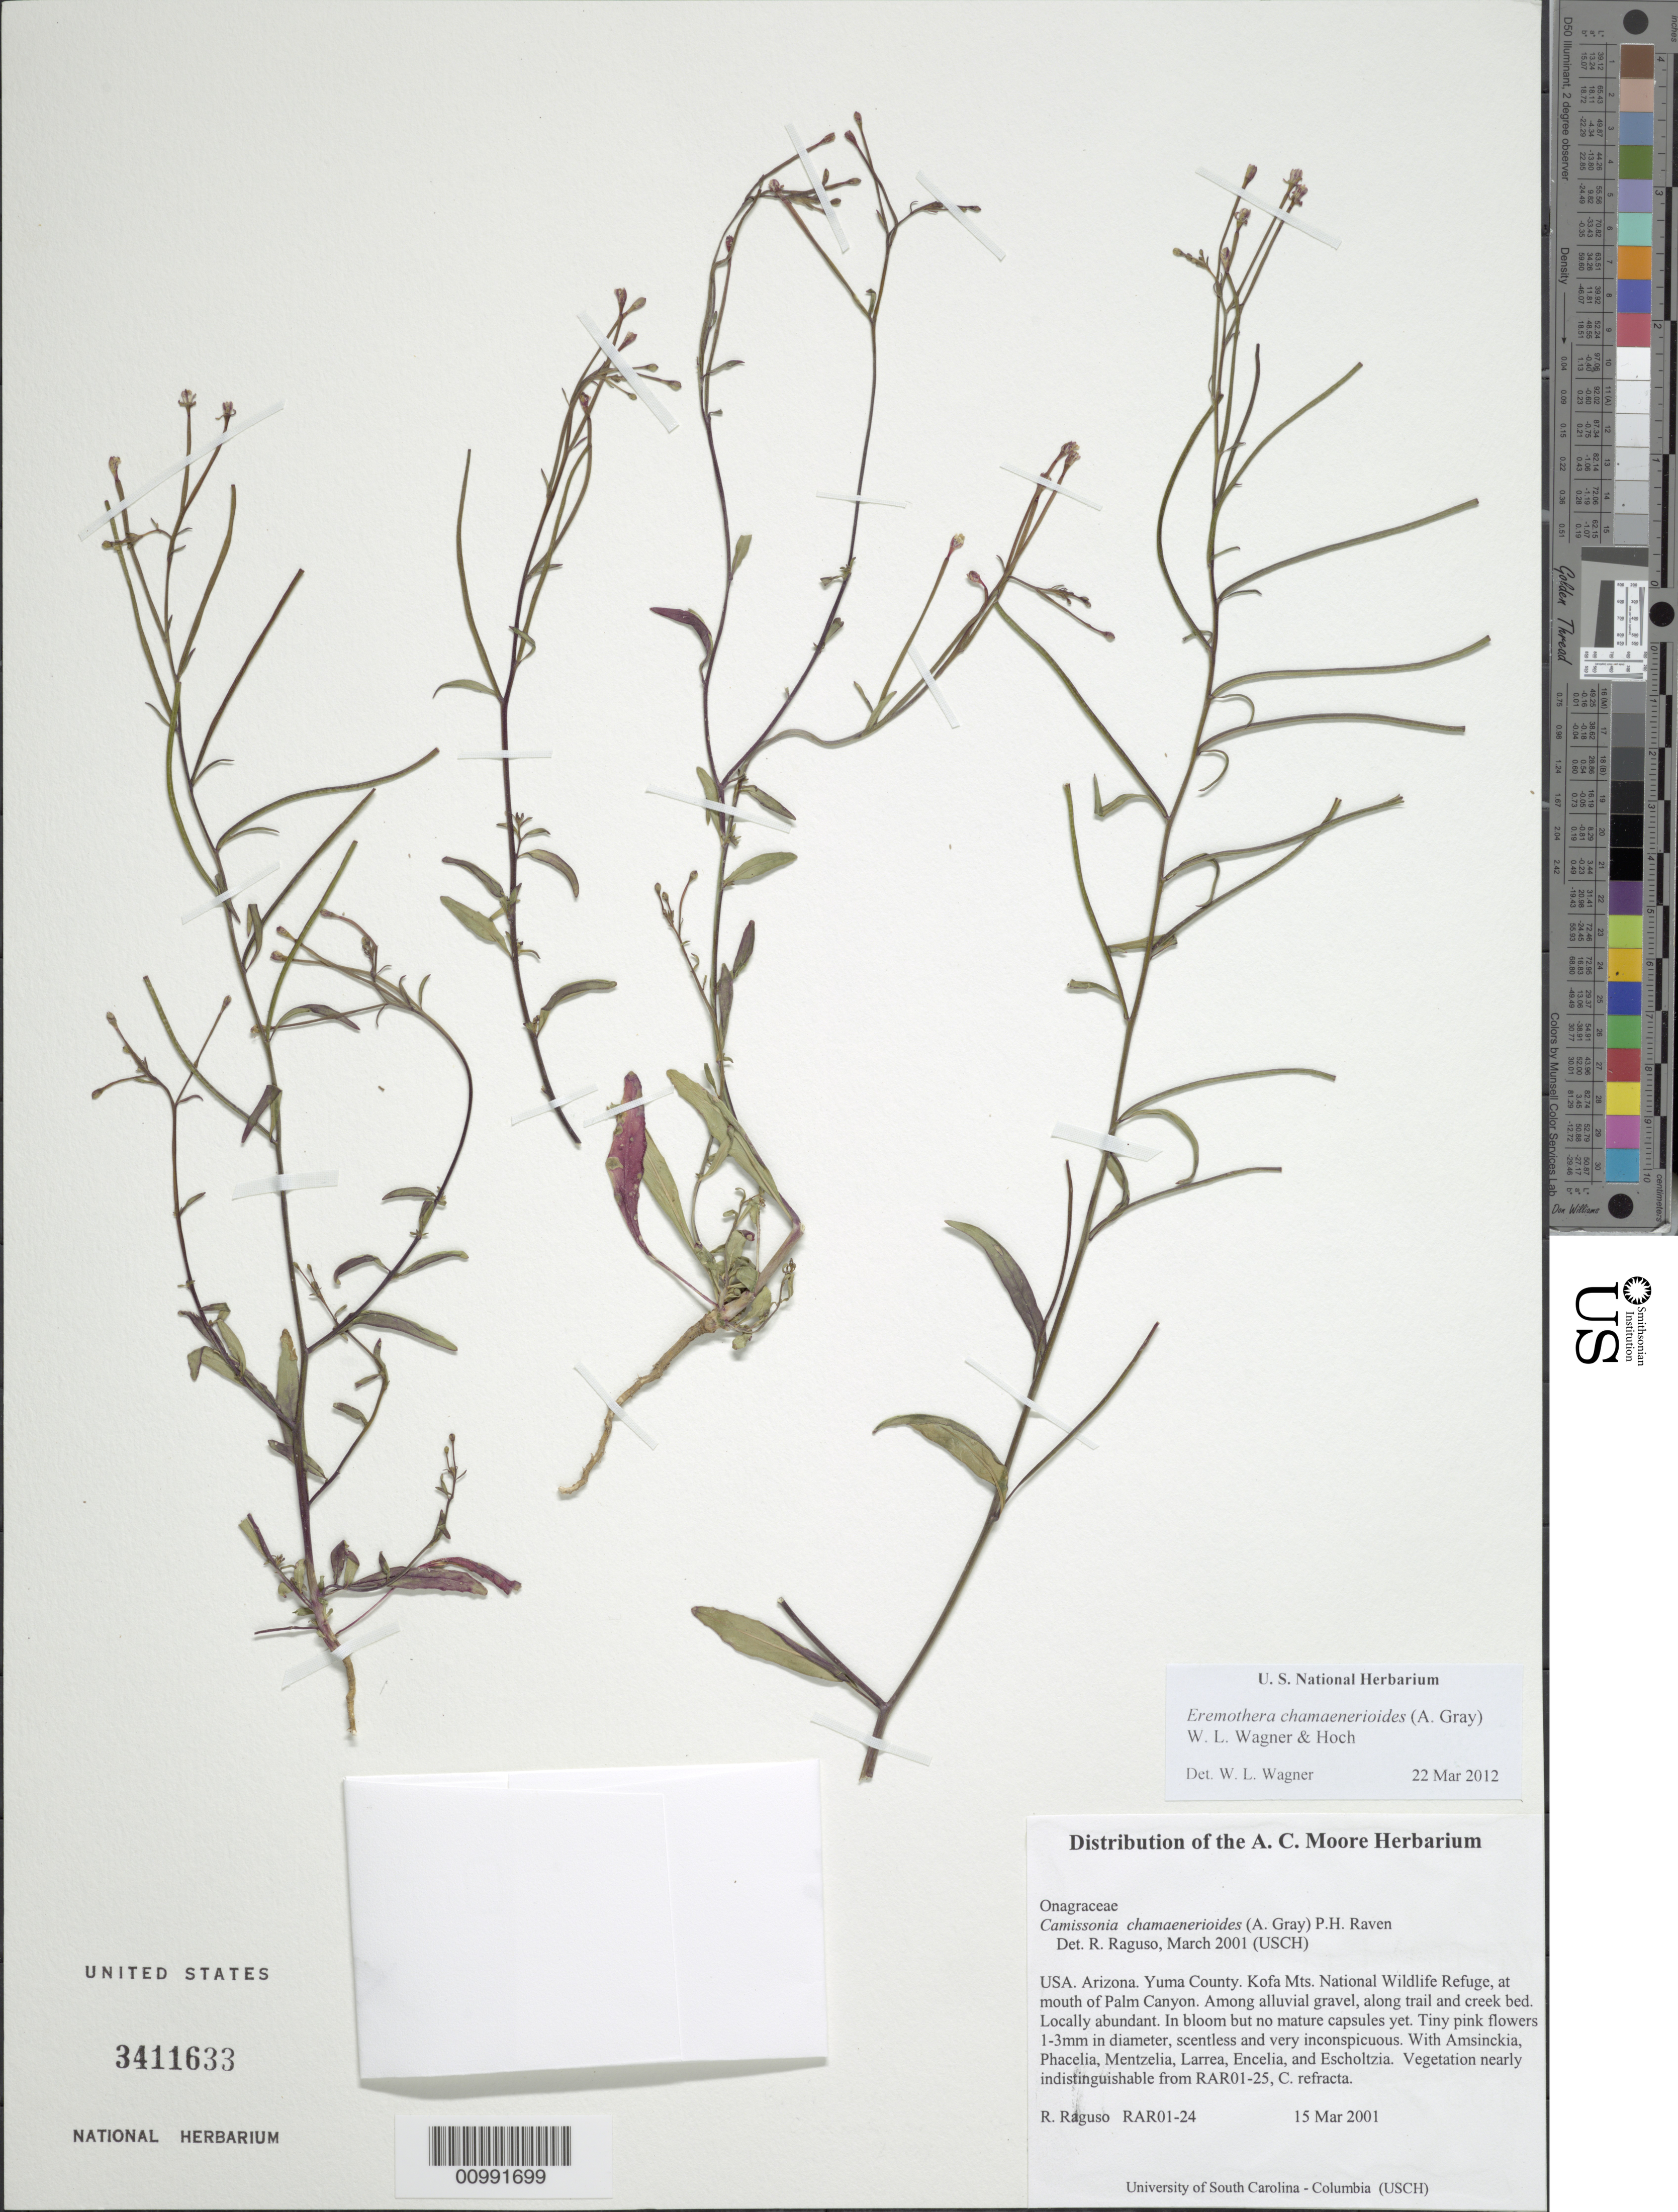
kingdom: Plantae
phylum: Tracheophyta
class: Magnoliopsida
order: Myrtales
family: Onagraceae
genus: Eremothera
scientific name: Eremothera chamaenerioides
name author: (A. Gray) W.L. Wagner & Hoch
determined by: Wagner, W. L., (BOT), Smithsonian Institution - National Museum of Natural History (UNITED STATES)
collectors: R. Raguso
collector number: RAR01-24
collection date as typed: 15 Mar 2001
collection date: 2001-03-15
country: United States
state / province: Arizona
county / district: Yuma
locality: Kofa Mountains National Wildlife Refuge at mouth of Palm Canyon. Among alluvial gravel, along trail and creek bed.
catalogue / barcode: US 3411633